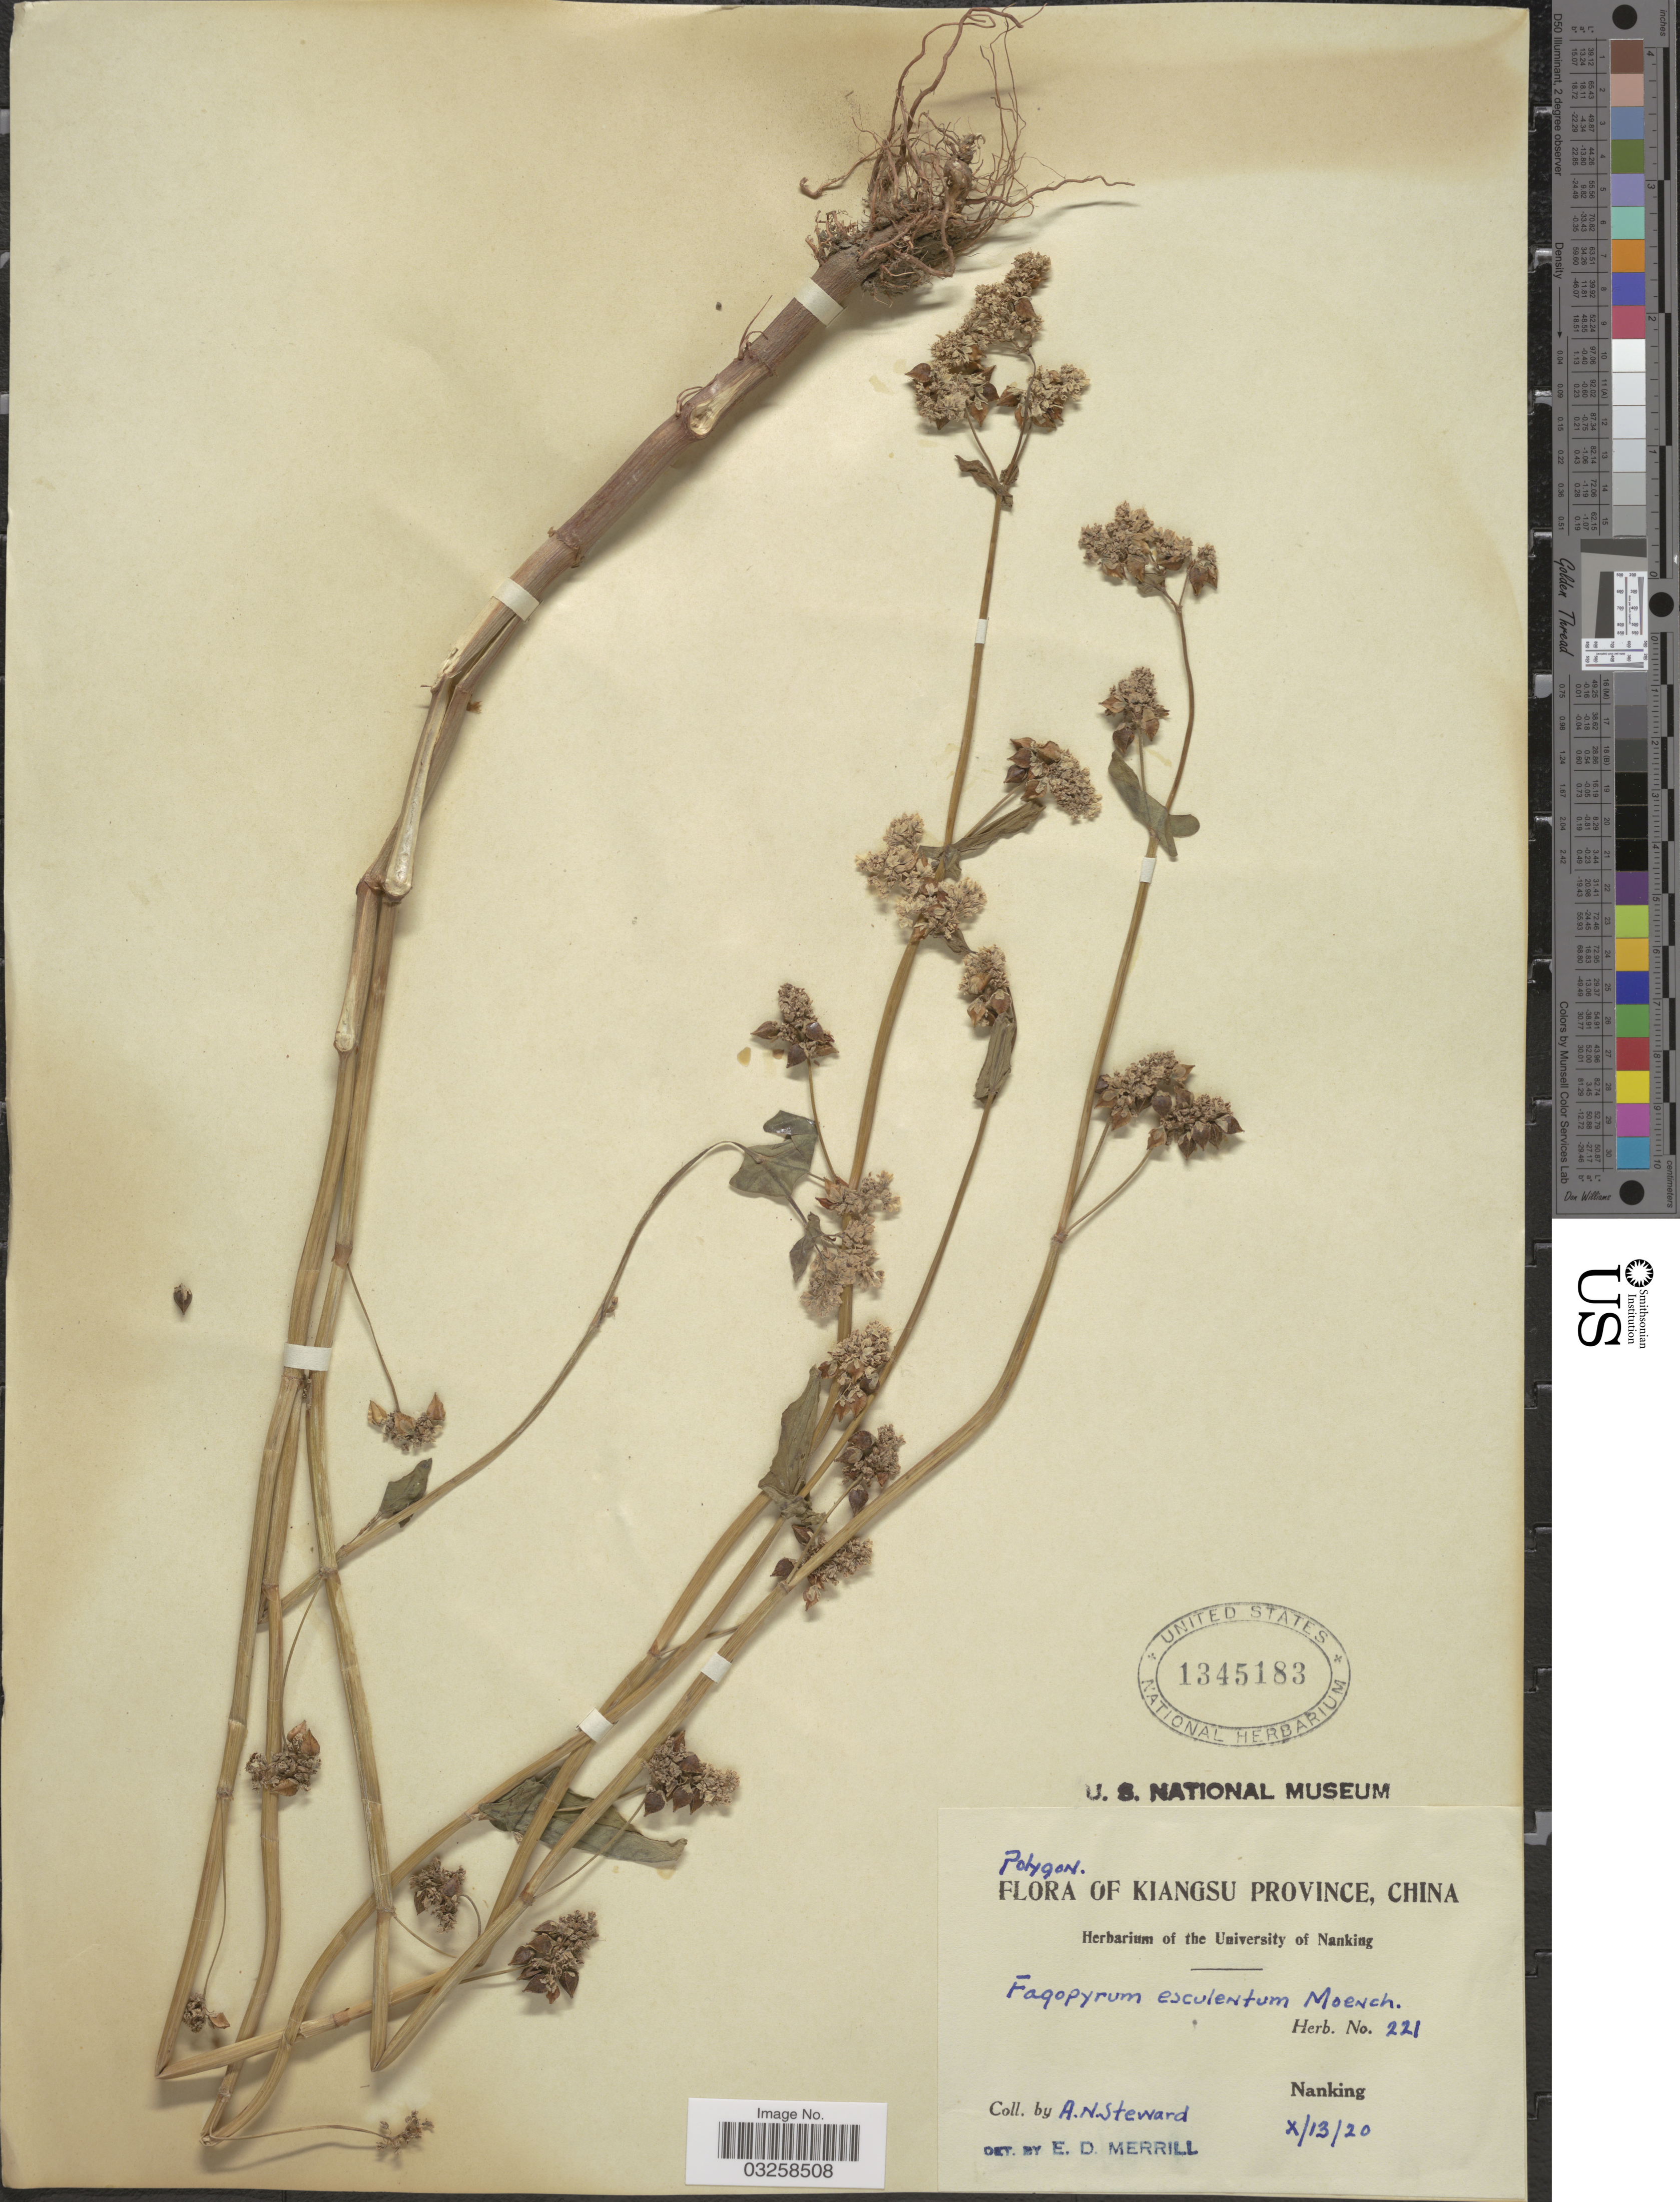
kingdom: Plantae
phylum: Tracheophyta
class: Magnoliopsida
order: Caryophyllales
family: Polygonaceae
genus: Polygonum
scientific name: Polygonum fagopyrum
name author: L.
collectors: A. N. Steward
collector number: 221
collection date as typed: Transcribed d/m/y: 13/10/20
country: China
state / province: Jiangsu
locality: Kiangsu Province. Nanking.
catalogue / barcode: US 1345183